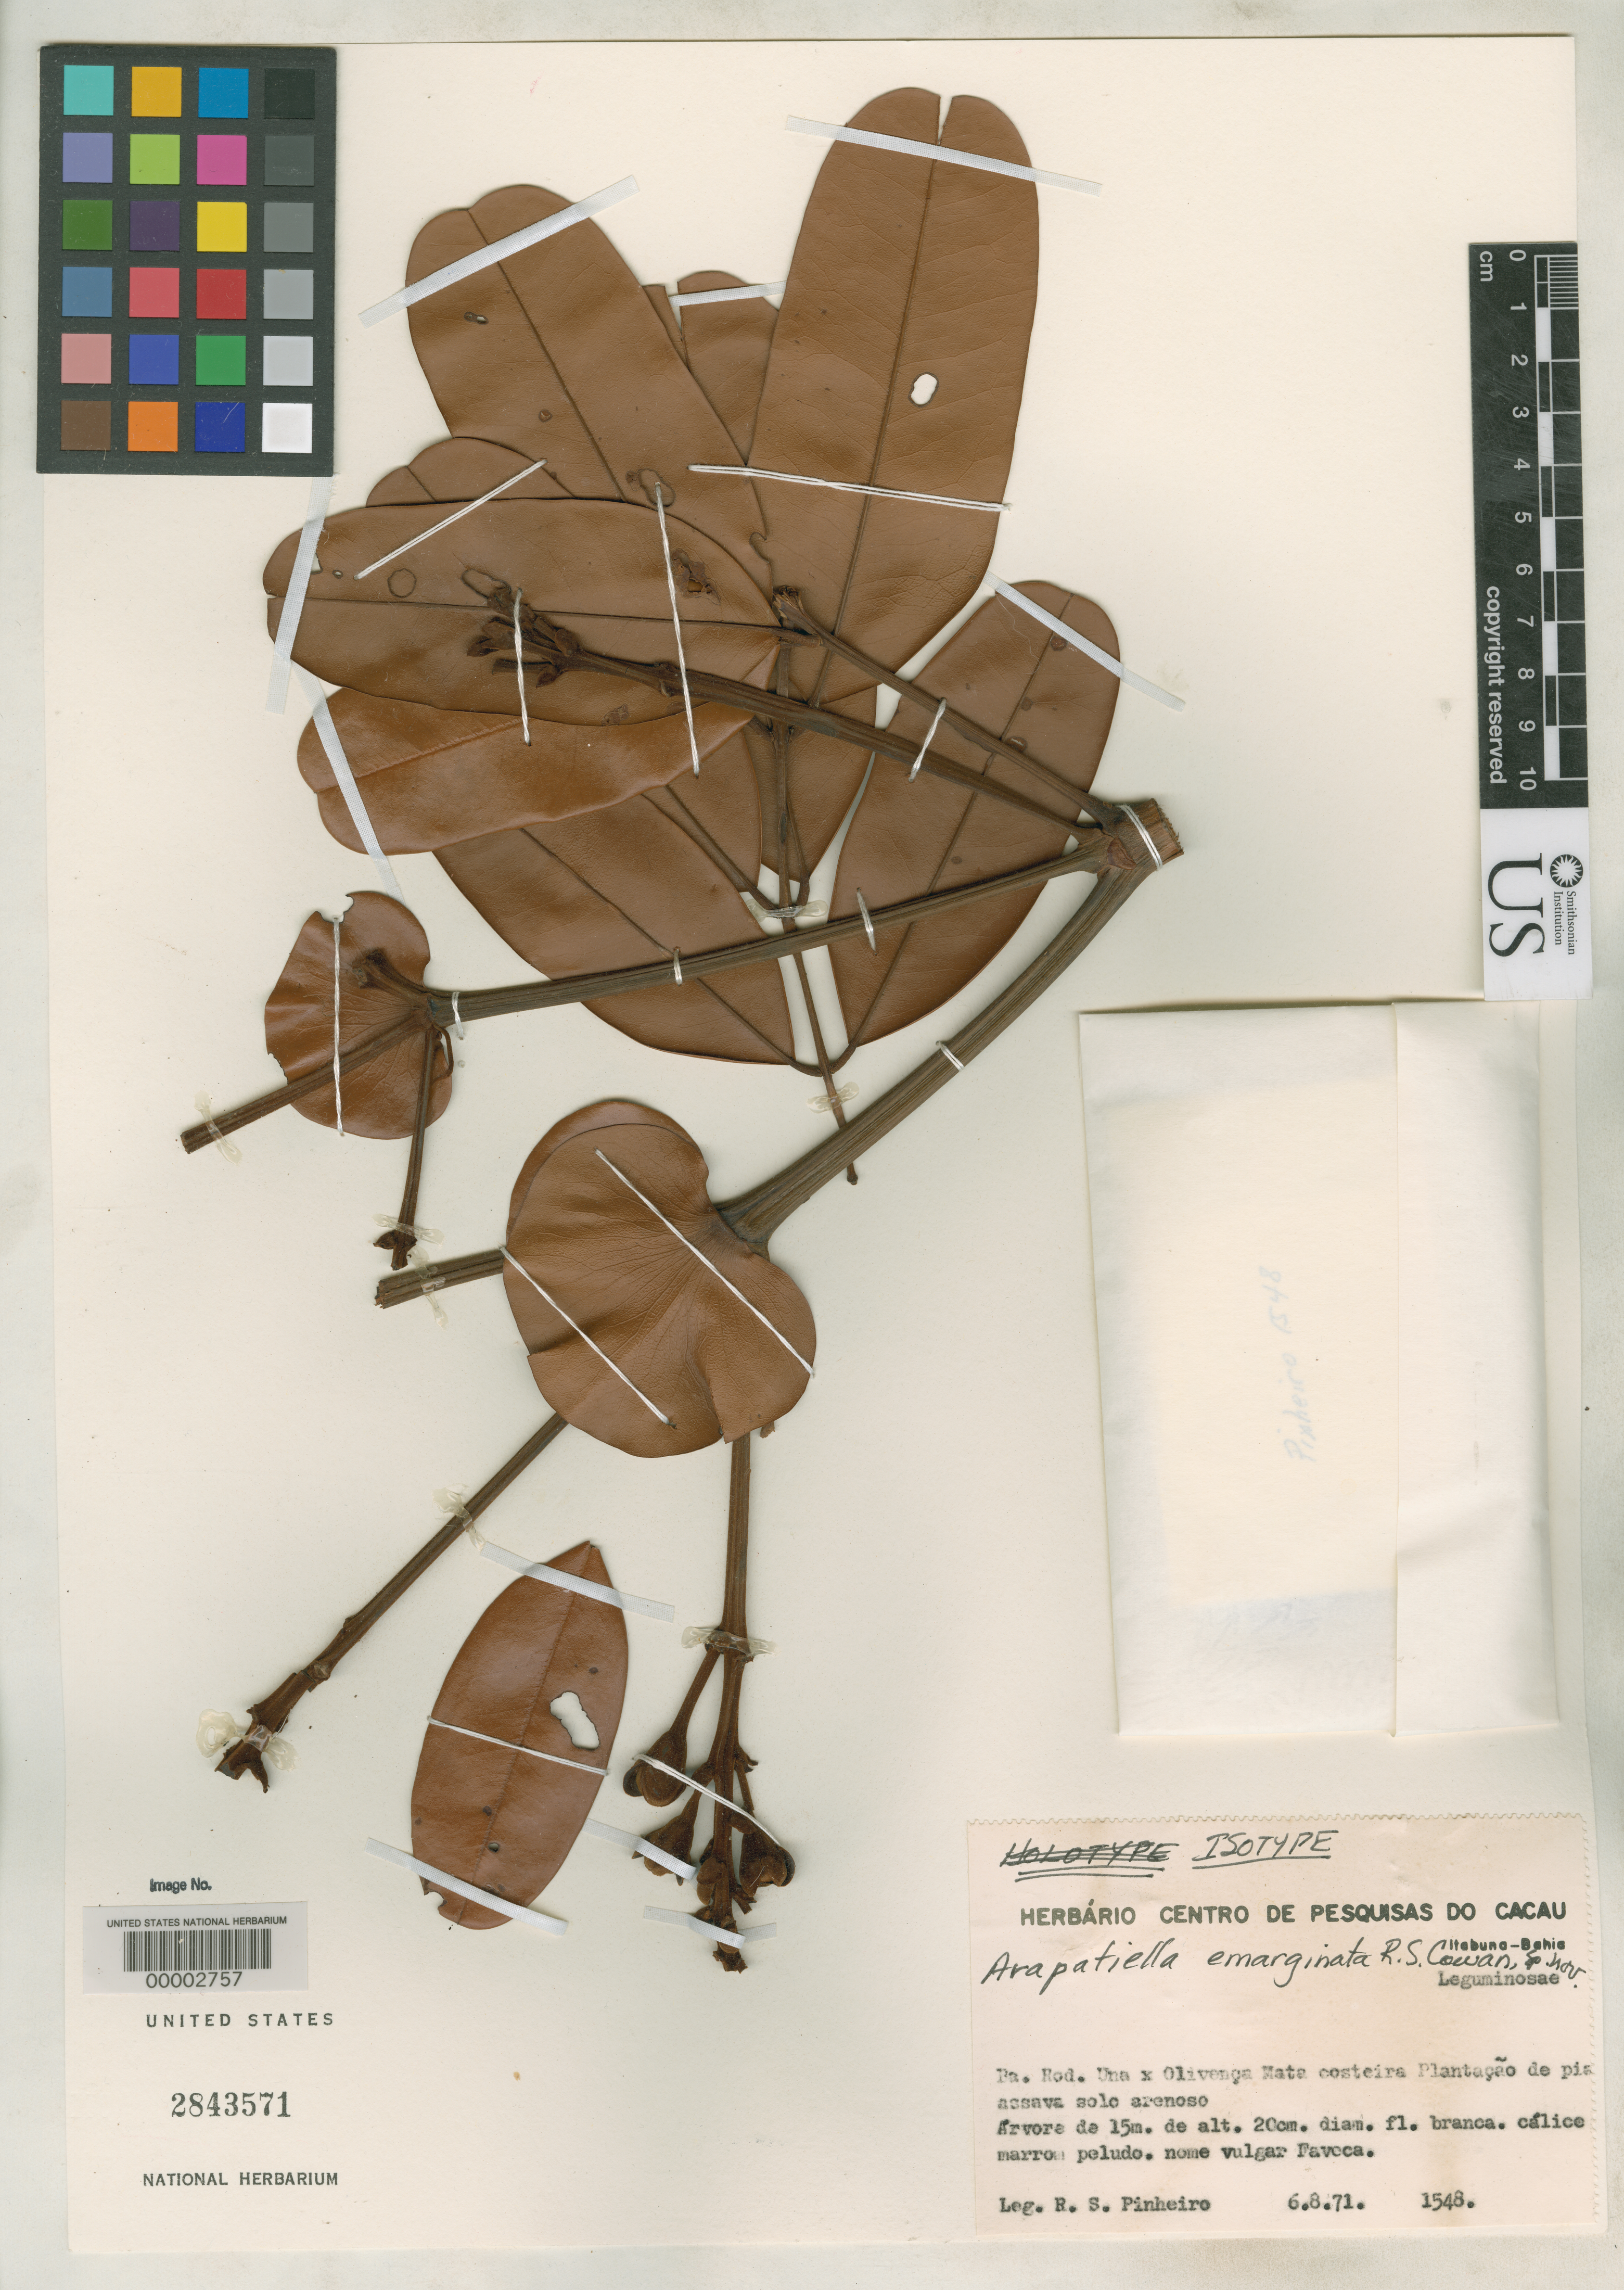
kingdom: Plantae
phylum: Tracheophyta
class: Magnoliopsida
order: Fabales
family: Fabaceae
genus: Arapatiella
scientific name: Arapatiella emarginata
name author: R.S. Cowan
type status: Isosyntype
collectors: R. S. Pinheiro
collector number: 1548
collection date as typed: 06 Aug 1971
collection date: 1971-08-06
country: Brazil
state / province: Bahia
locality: Itabuna.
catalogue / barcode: US 2843571